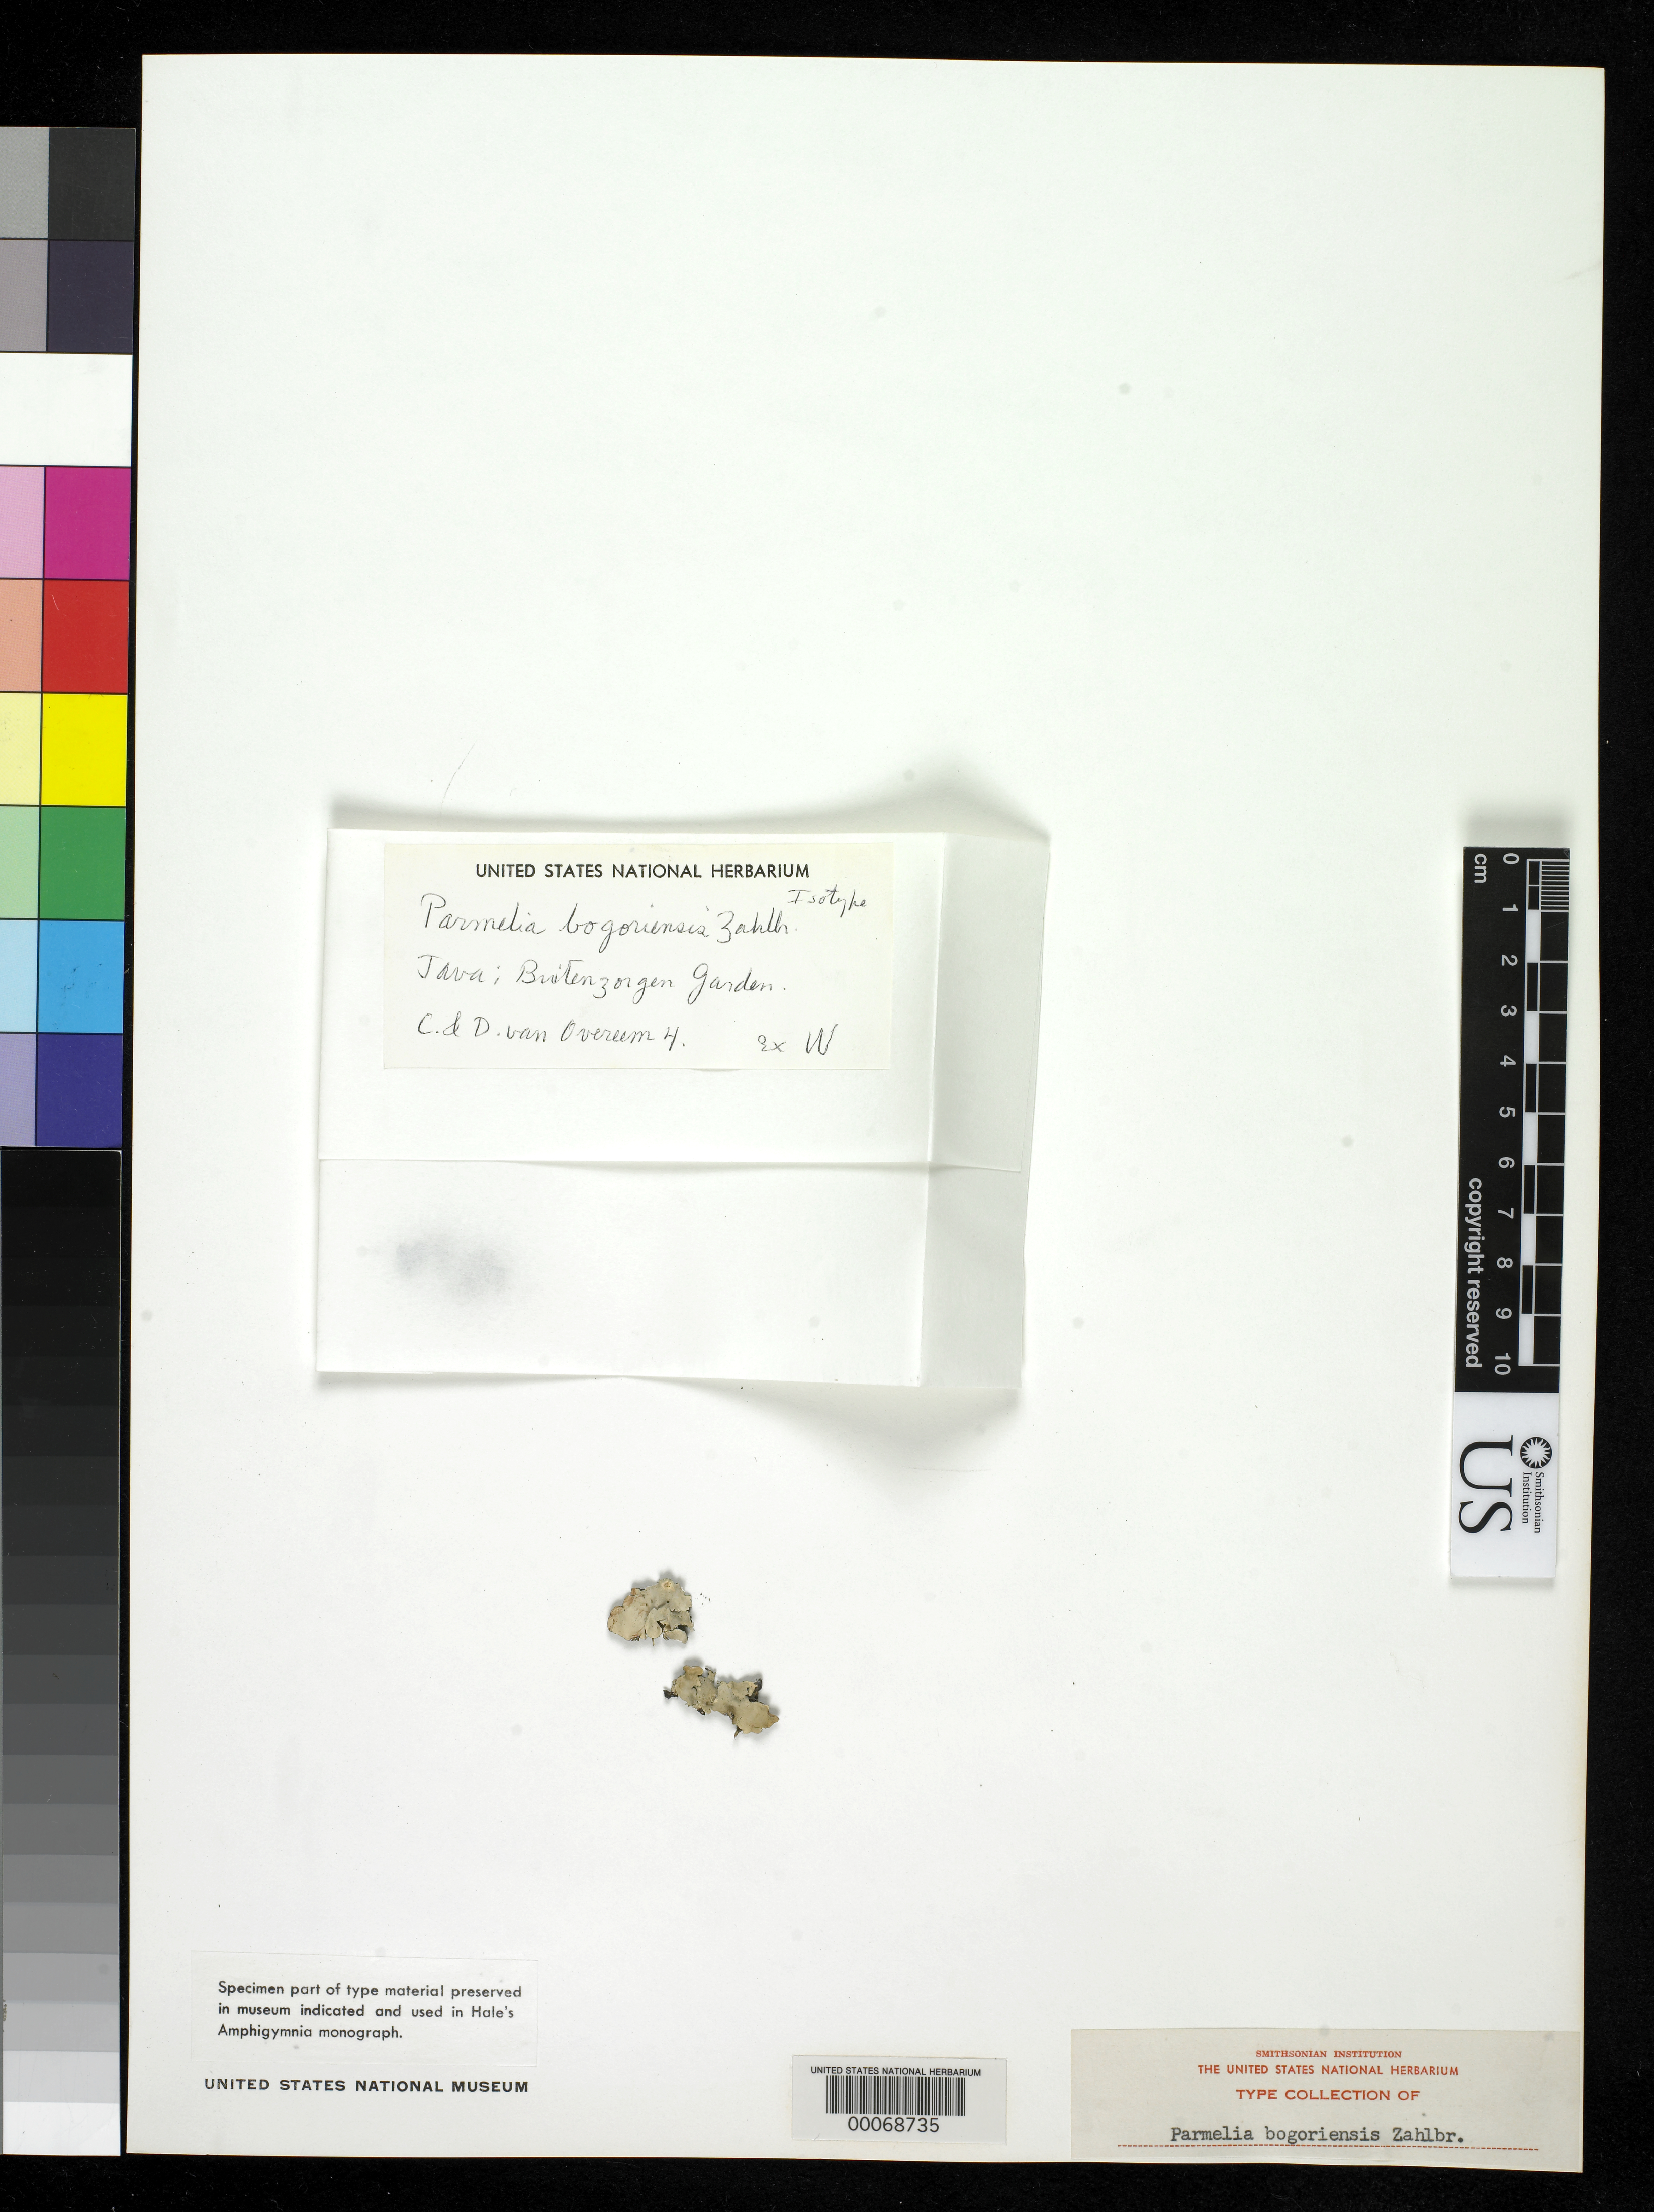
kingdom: Fungi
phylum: Ascomycota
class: Lecanoromycetes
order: Lecanorales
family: Parmeliaceae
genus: Parmelia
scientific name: Parmelia bogoriensis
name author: Zahlbr.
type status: Isotype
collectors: C. v. Overeem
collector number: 4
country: Indonesia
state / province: Java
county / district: Jawa Barat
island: Java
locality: Buitenzorg (Bogor) Garden.